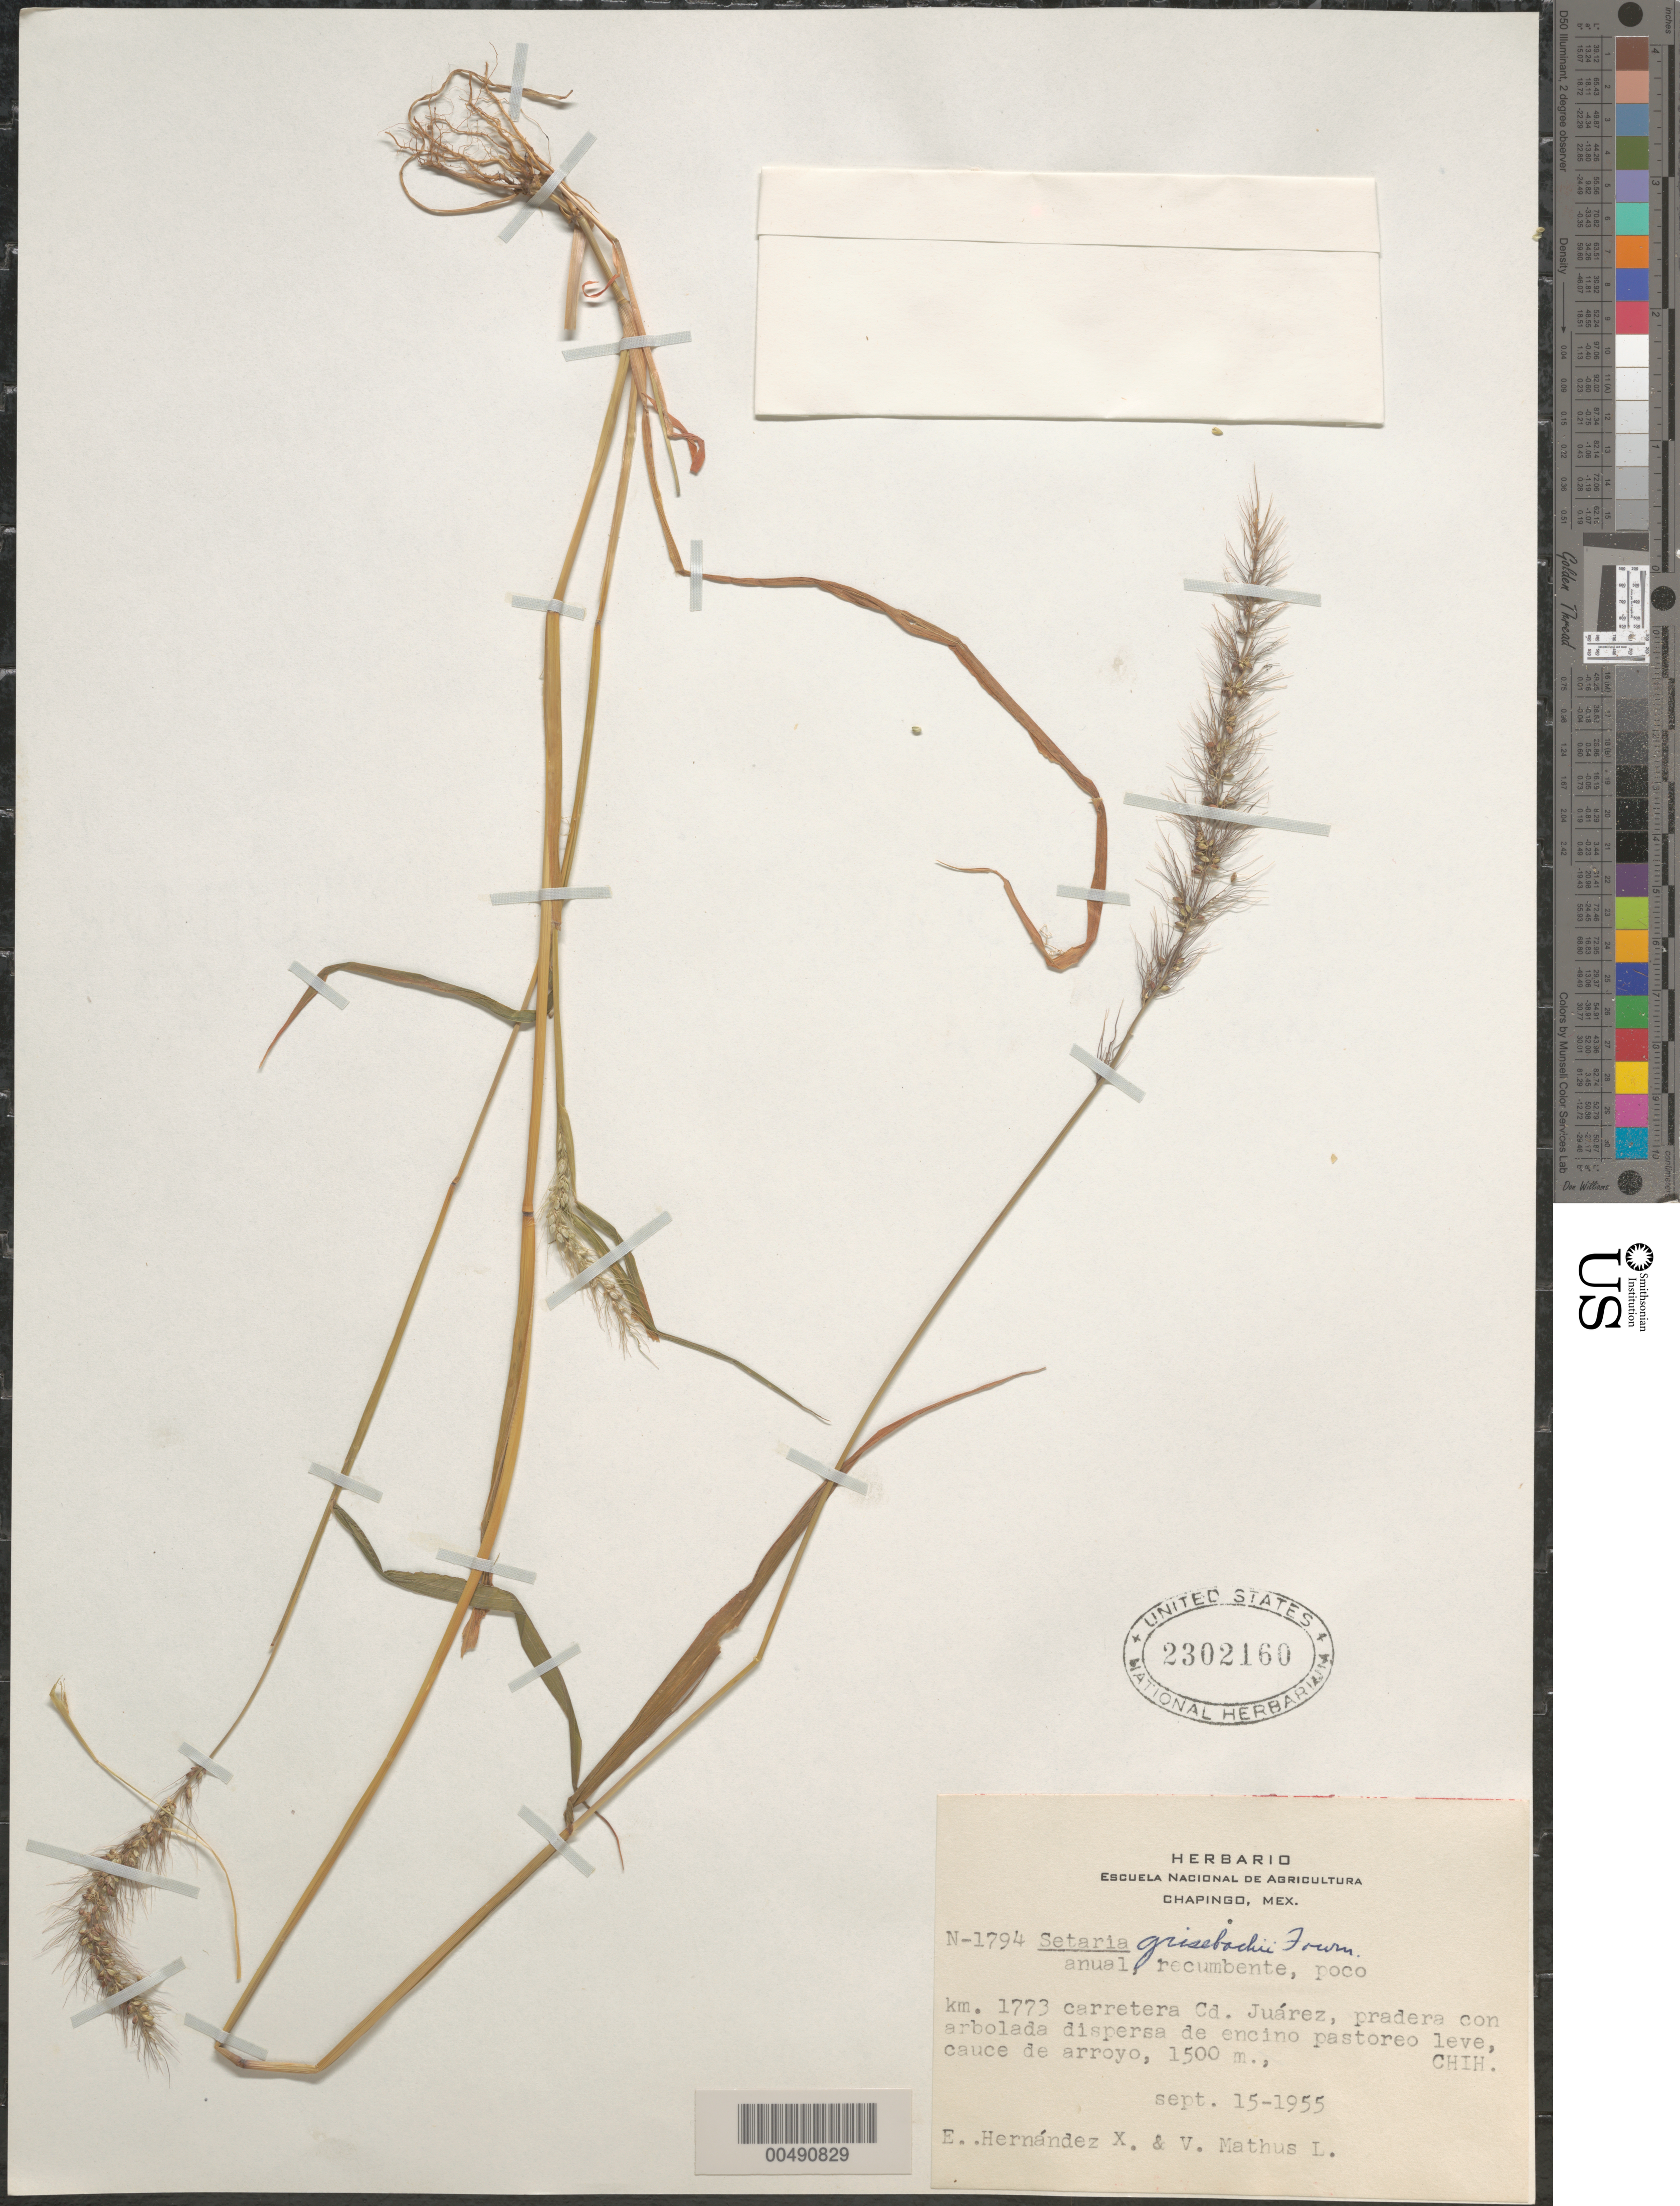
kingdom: Plantae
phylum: Tracheophyta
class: Liliopsida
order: Poales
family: Poaceae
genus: Setaria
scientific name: Setaria grisebachii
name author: E. Fourn.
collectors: E. I. Hernández-X. & V. Mathus L.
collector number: N-1794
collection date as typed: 15 Sep 1955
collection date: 1955-09-15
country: Mexico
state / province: Chihuahua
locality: Km 1773 carretera Cd. Juárez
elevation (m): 1500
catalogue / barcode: US 2302160